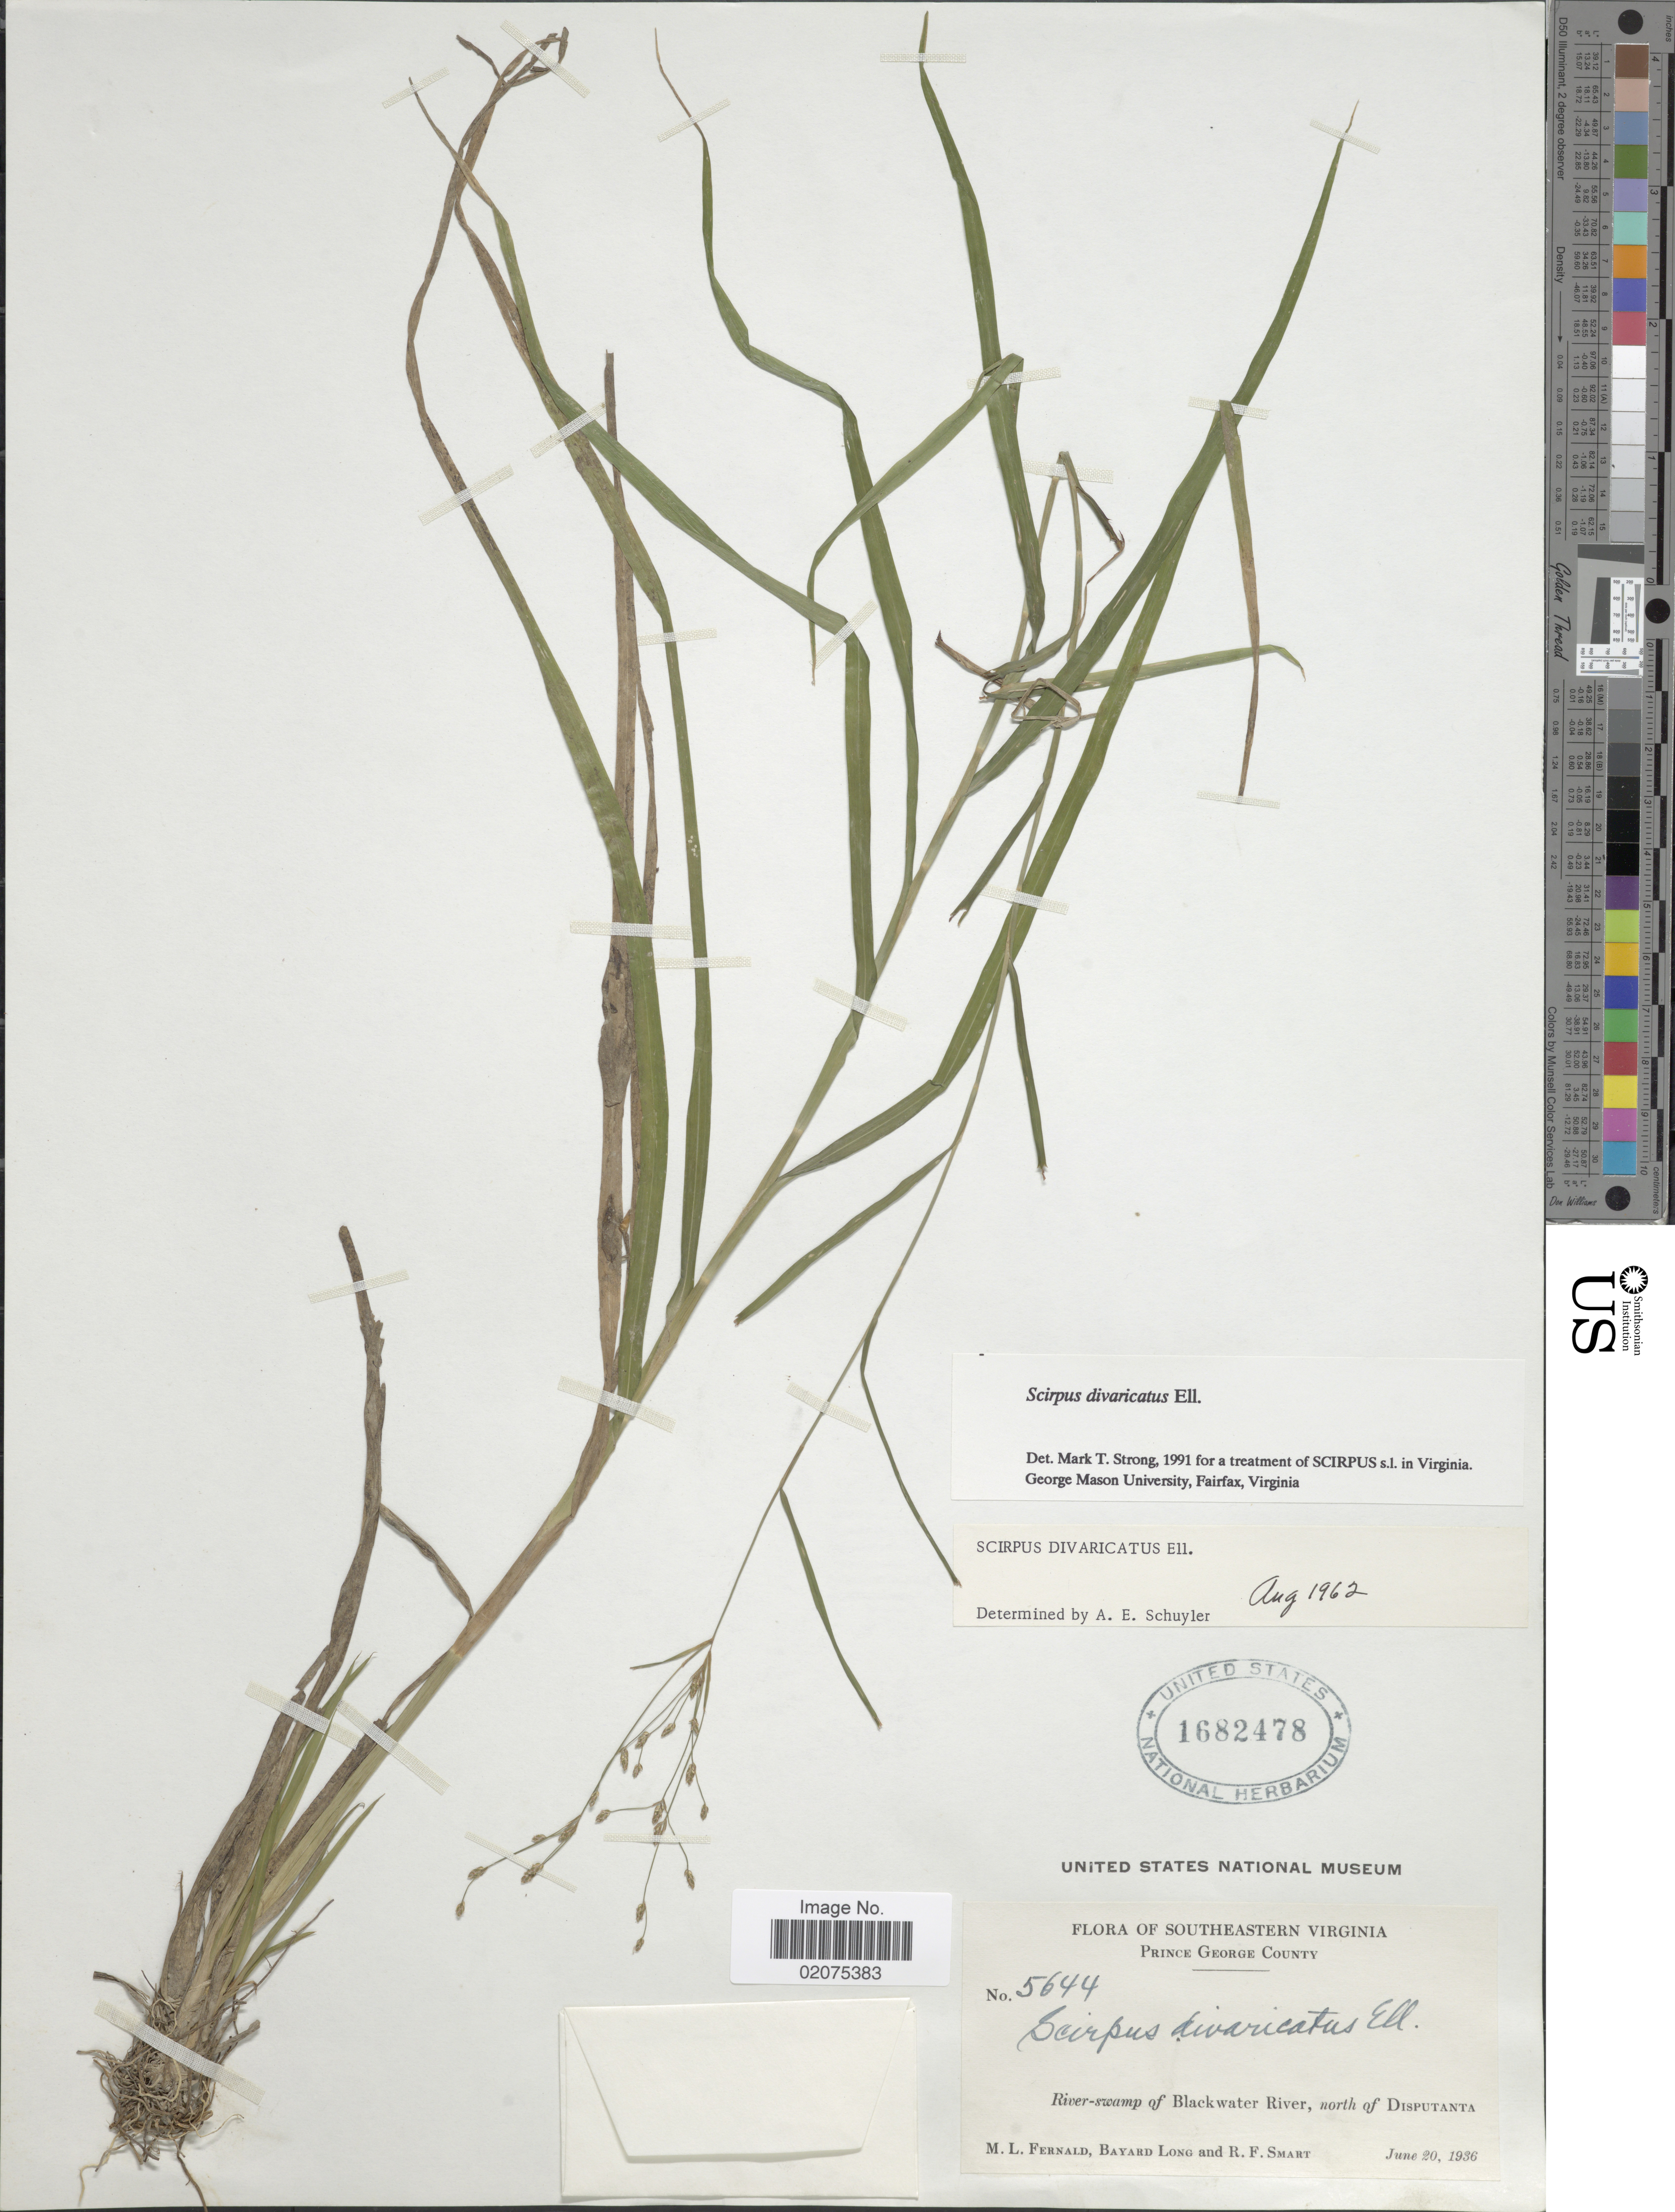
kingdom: Plantae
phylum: Tracheophyta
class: Liliopsida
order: Poales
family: Cyperaceae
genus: Scirpus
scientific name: Scirpus divaricatus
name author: Elliott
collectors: M. L. Fernald, B. Long & R. Smart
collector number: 5644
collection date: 1936-06-20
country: United States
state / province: Virginia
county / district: Prince George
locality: Southeastern Virginia. Prince George County. River-swamp of Blackwater River, north of Disputanta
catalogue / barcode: US 1682478